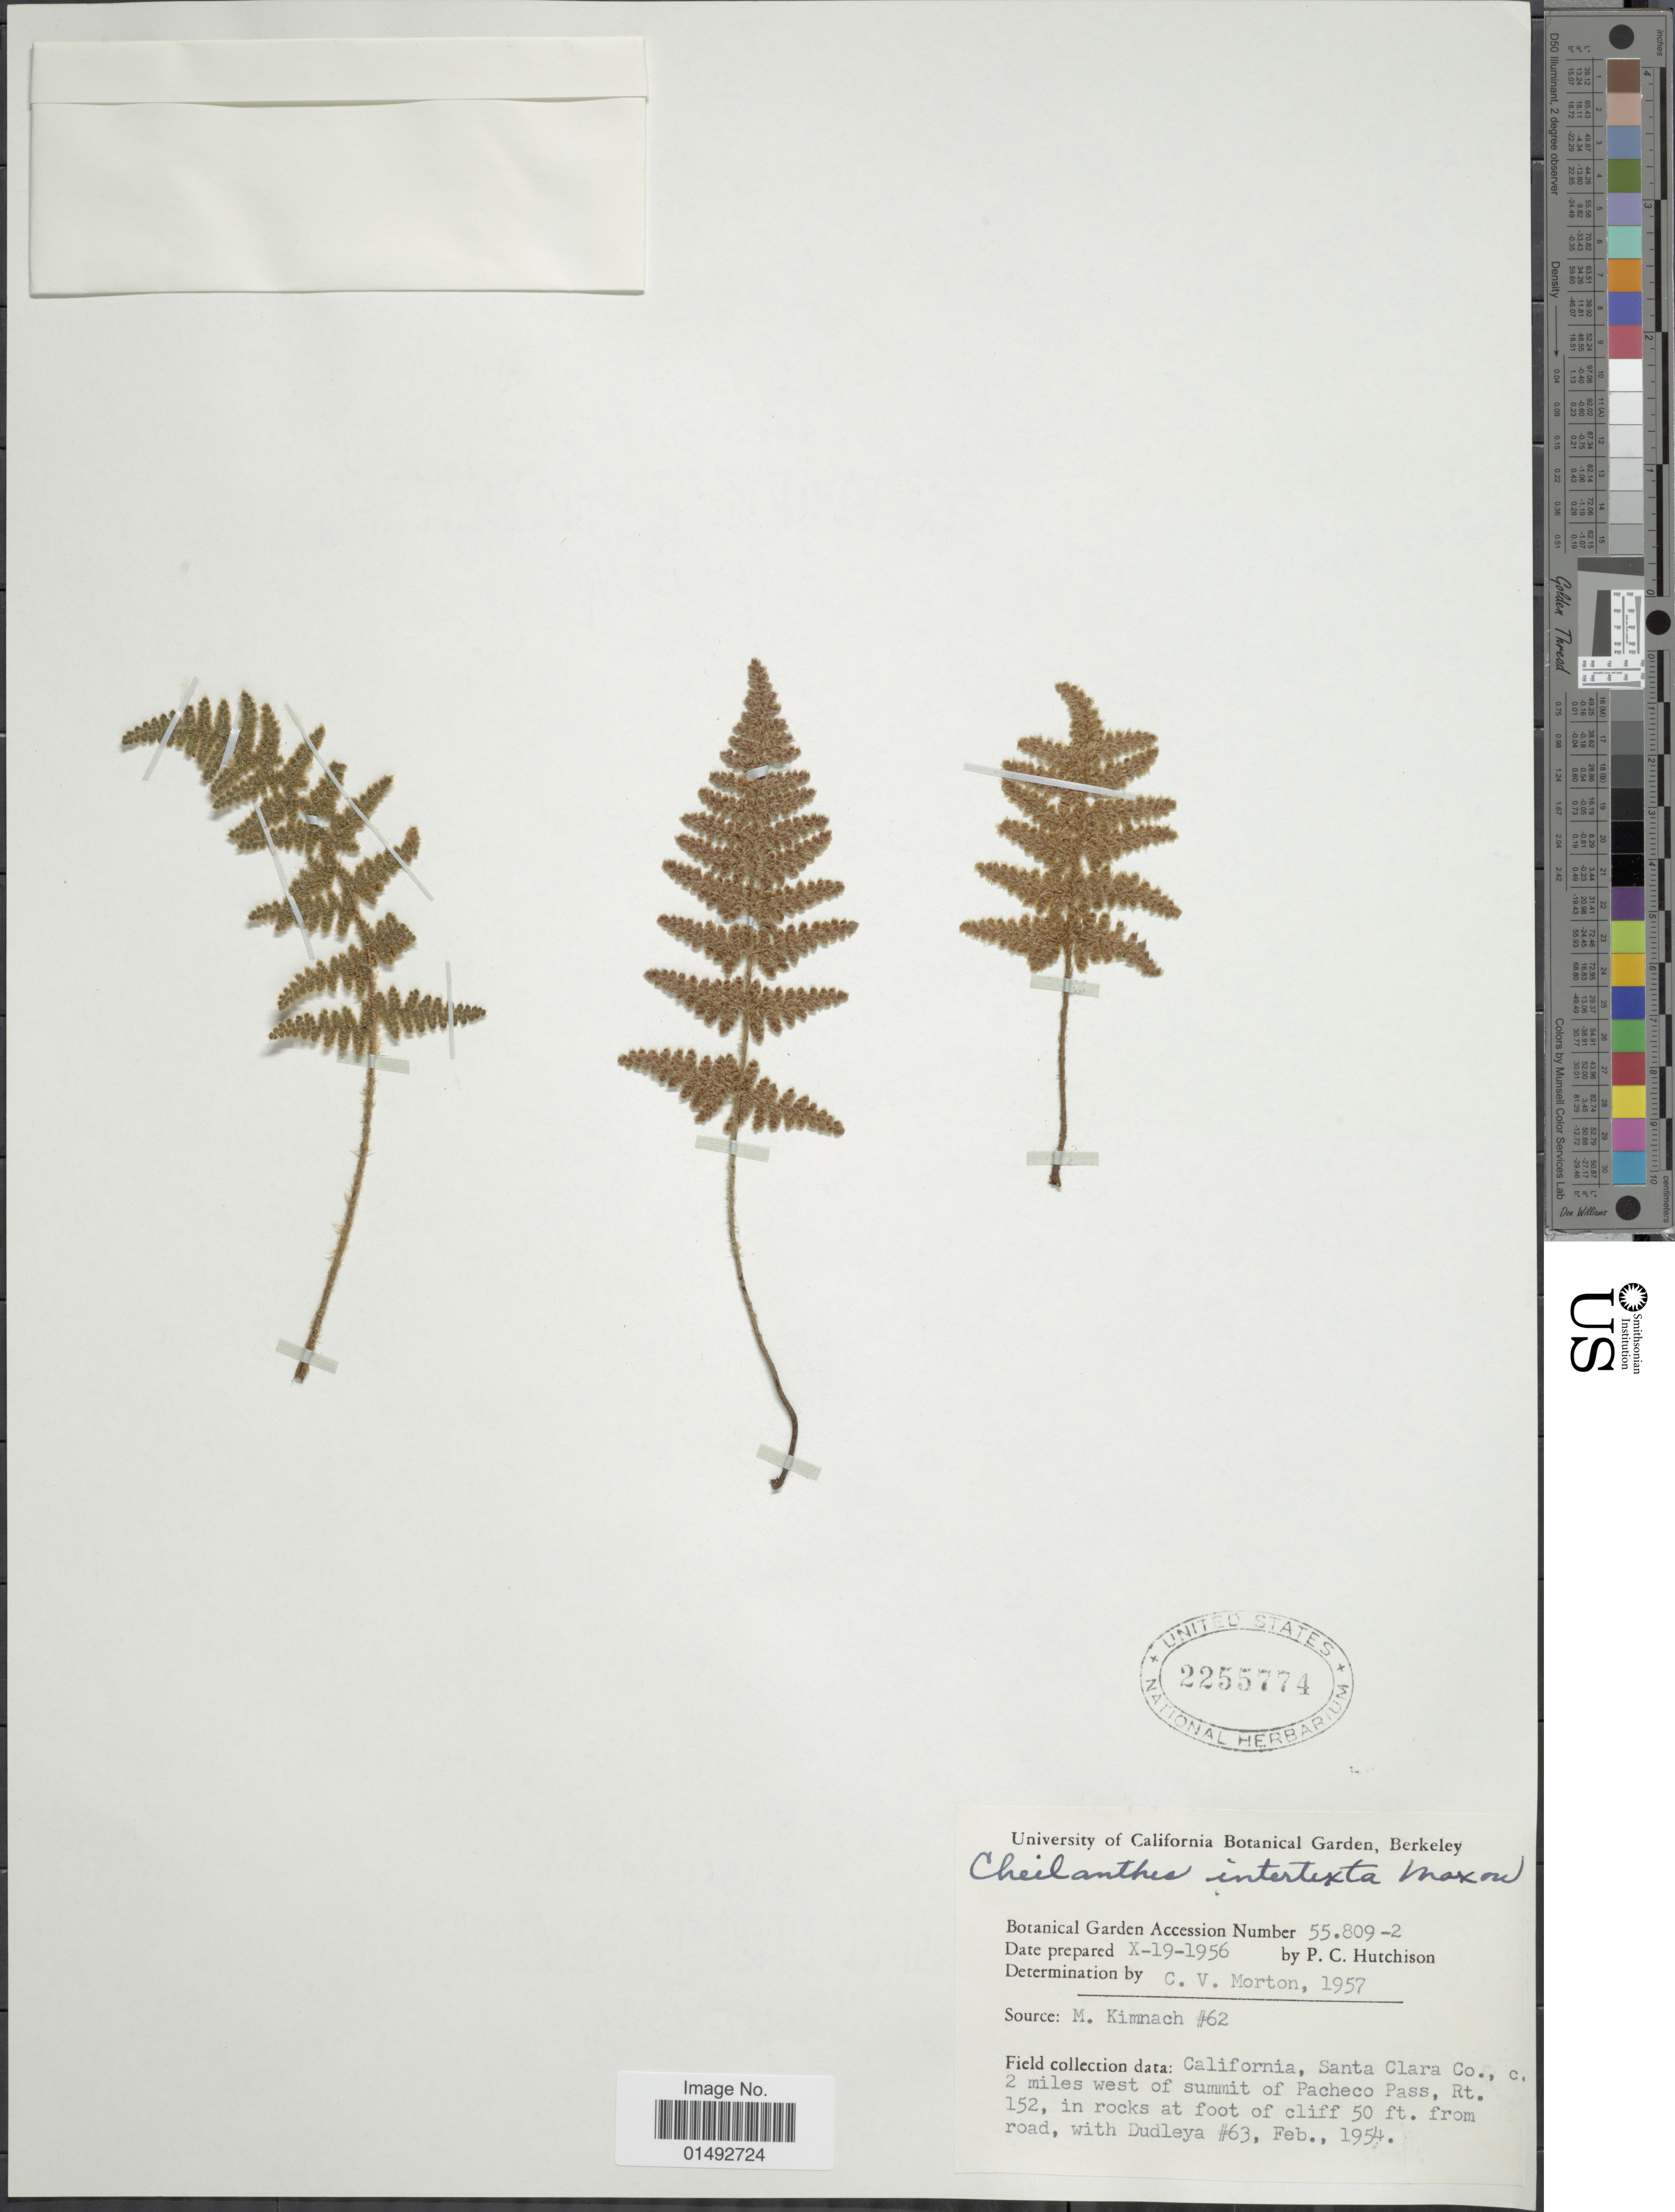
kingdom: Plantae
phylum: Tracheophyta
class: Polypodiopsida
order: Polypodiales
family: Pteridaceae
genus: Myriopteris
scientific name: Myriopteris intertexta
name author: (Maxon) Grusz & Windham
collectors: P. C. Hutchison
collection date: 1956-10-19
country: United States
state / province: California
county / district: Alameda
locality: University Botanical Garden, Berkeley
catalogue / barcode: US 2255774